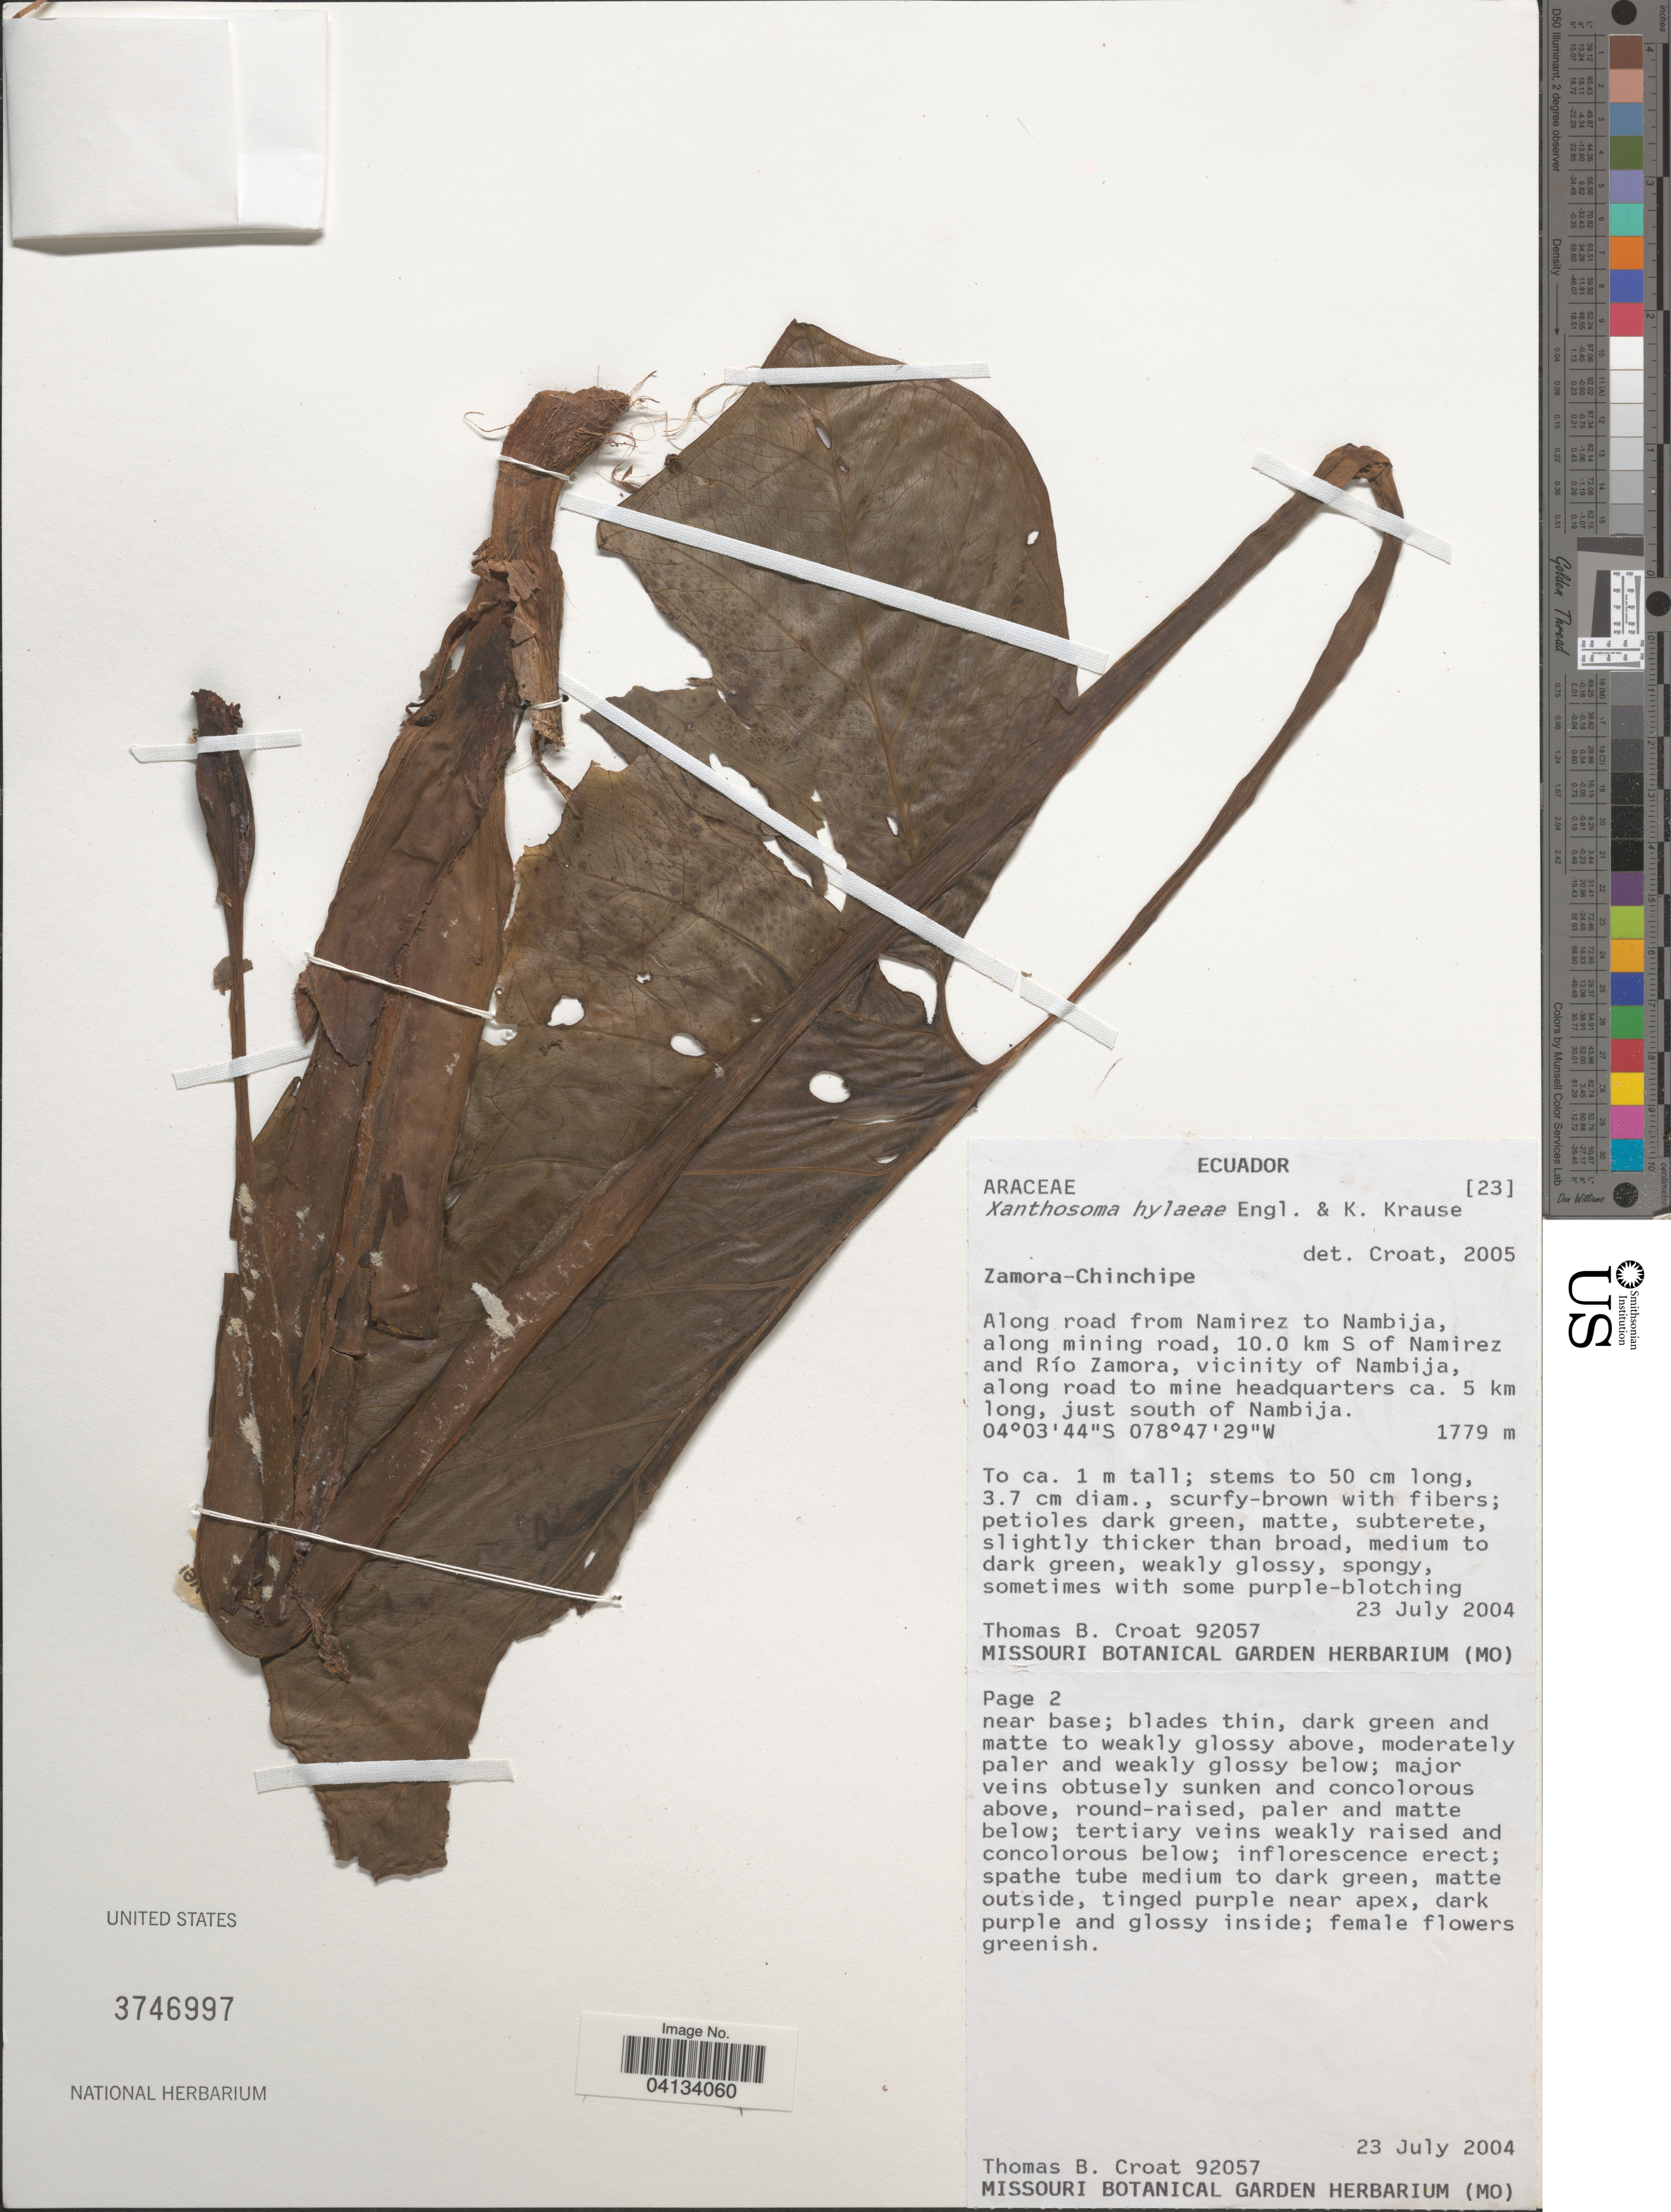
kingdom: Plantae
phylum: Tracheophyta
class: Liliopsida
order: Alismatales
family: Araceae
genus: Xanthosoma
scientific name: Xanthosoma hylaeae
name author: Engl. & K. Krause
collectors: T. B. Croat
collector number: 92057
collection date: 2004-07-23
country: Ecuador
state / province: Zamora-Chinchipe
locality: Along road from Namirez to Nambija, along mining road, 10.0 km S of Namirez and Río Zamora, vicinity of Nambija, along road to mine headquarters ca. 5 km long, just south of Nambija.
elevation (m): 1779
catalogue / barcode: US 3746997